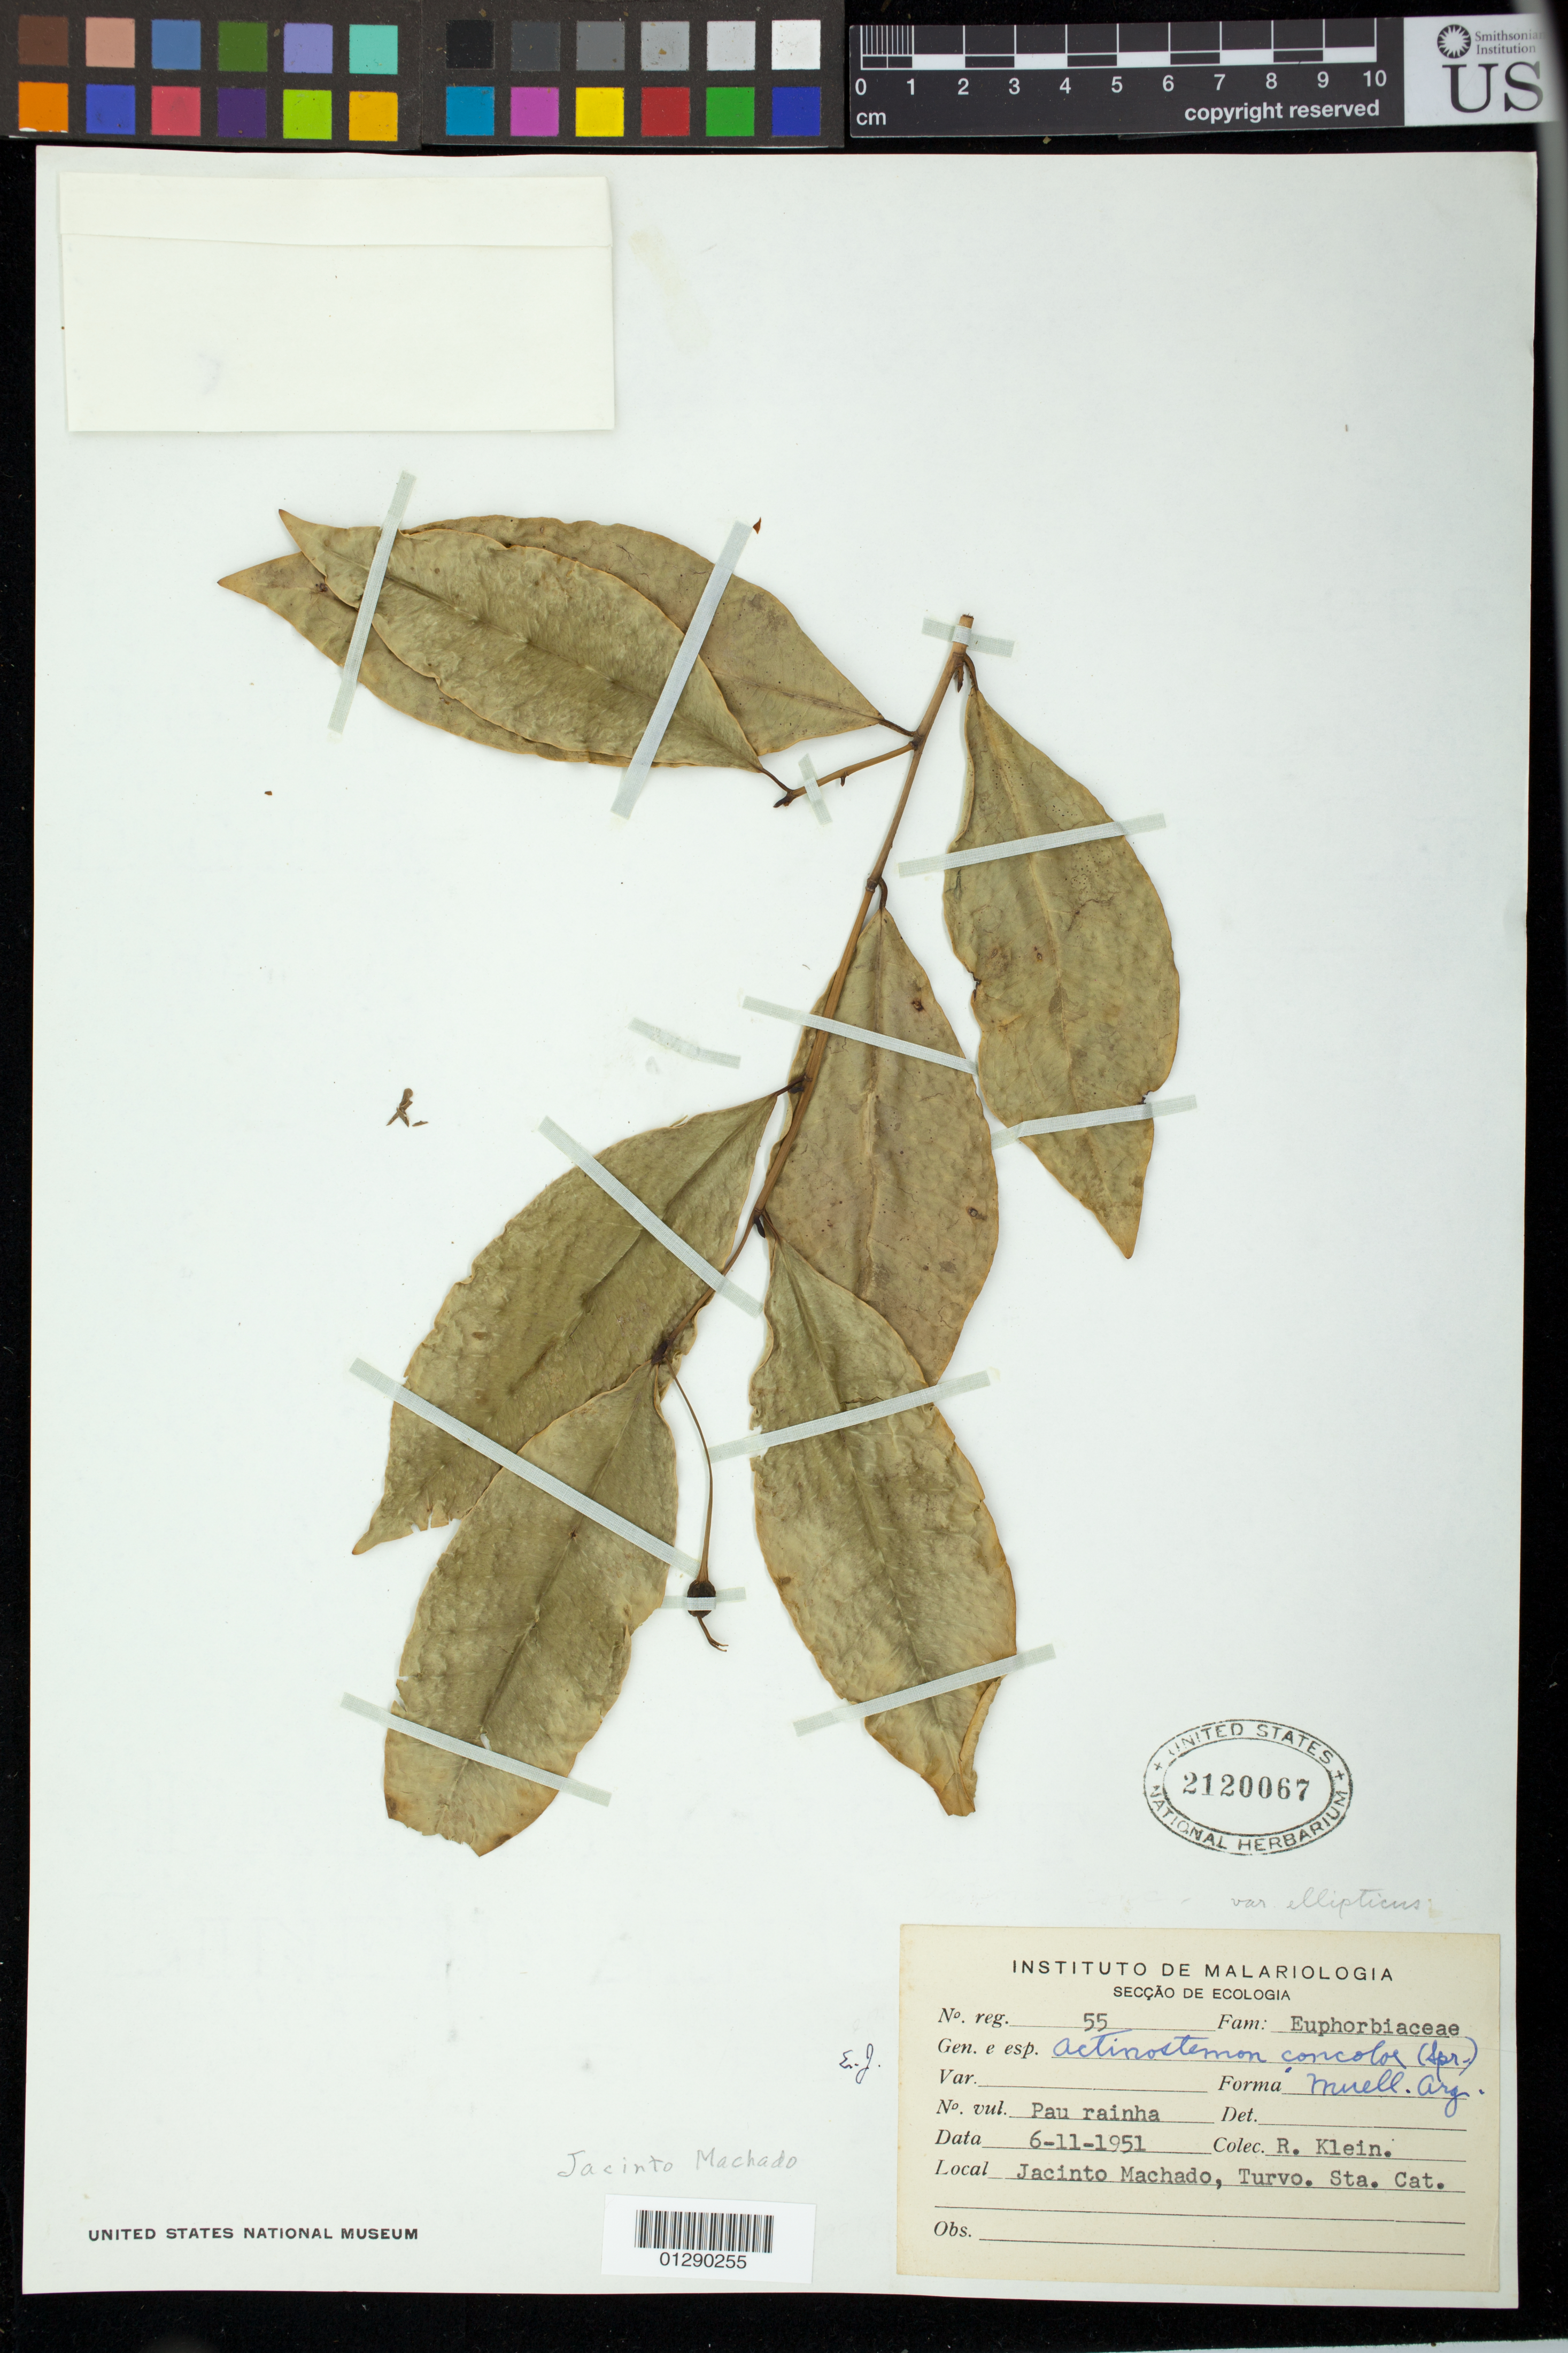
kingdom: Plantae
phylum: Tracheophyta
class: Magnoliopsida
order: Malpighiales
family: Euphorbiaceae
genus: Actinostemon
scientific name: Actinostemon concolor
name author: (Spreng.) Müll. Arg.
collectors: R. Klein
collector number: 55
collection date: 1951-06-11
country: Brazil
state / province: Santa Catarina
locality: Jacinto Machado, Turvo. Sta. Cat.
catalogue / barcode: US 2120067